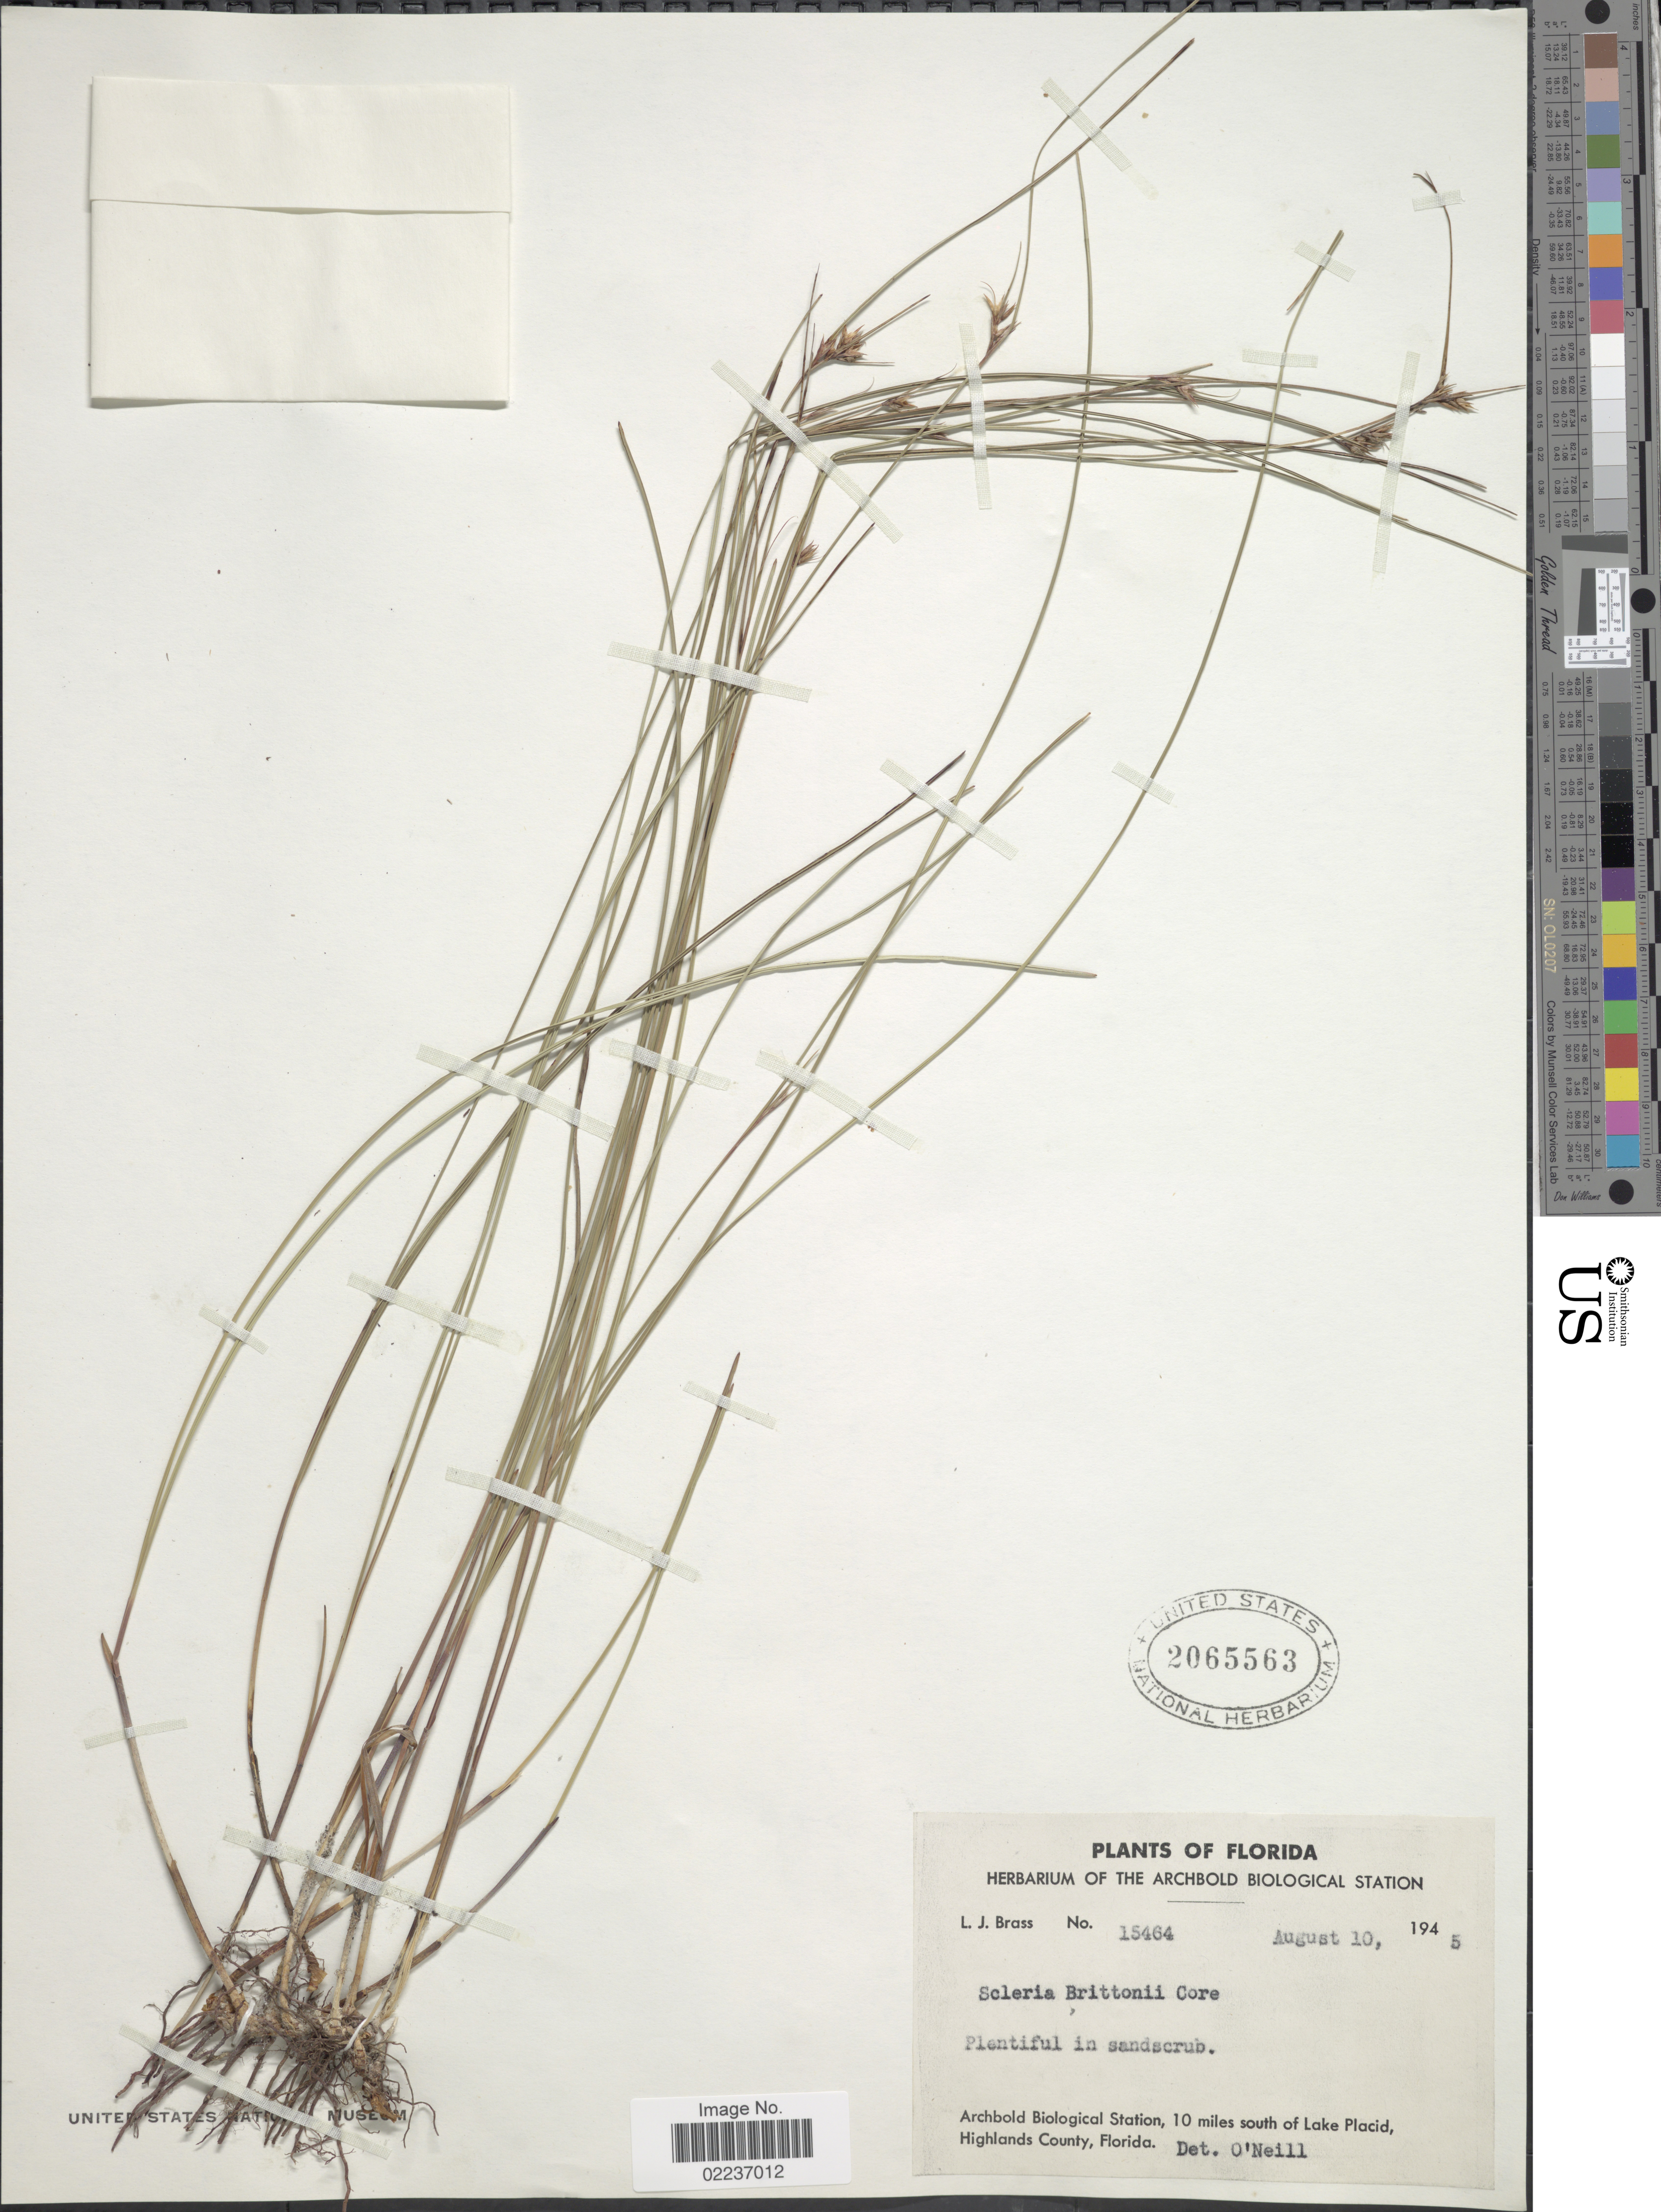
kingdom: Plantae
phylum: Tracheophyta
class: Liliopsida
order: Poales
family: Cyperaceae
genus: Scleria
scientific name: Scleria brittonii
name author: Core ex Small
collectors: L. J. Brass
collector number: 15464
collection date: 1945-08-10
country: United States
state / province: Florida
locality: Archbold Biological Station, 10 miles south of Lake Placid, Highlands County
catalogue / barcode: US 2065563